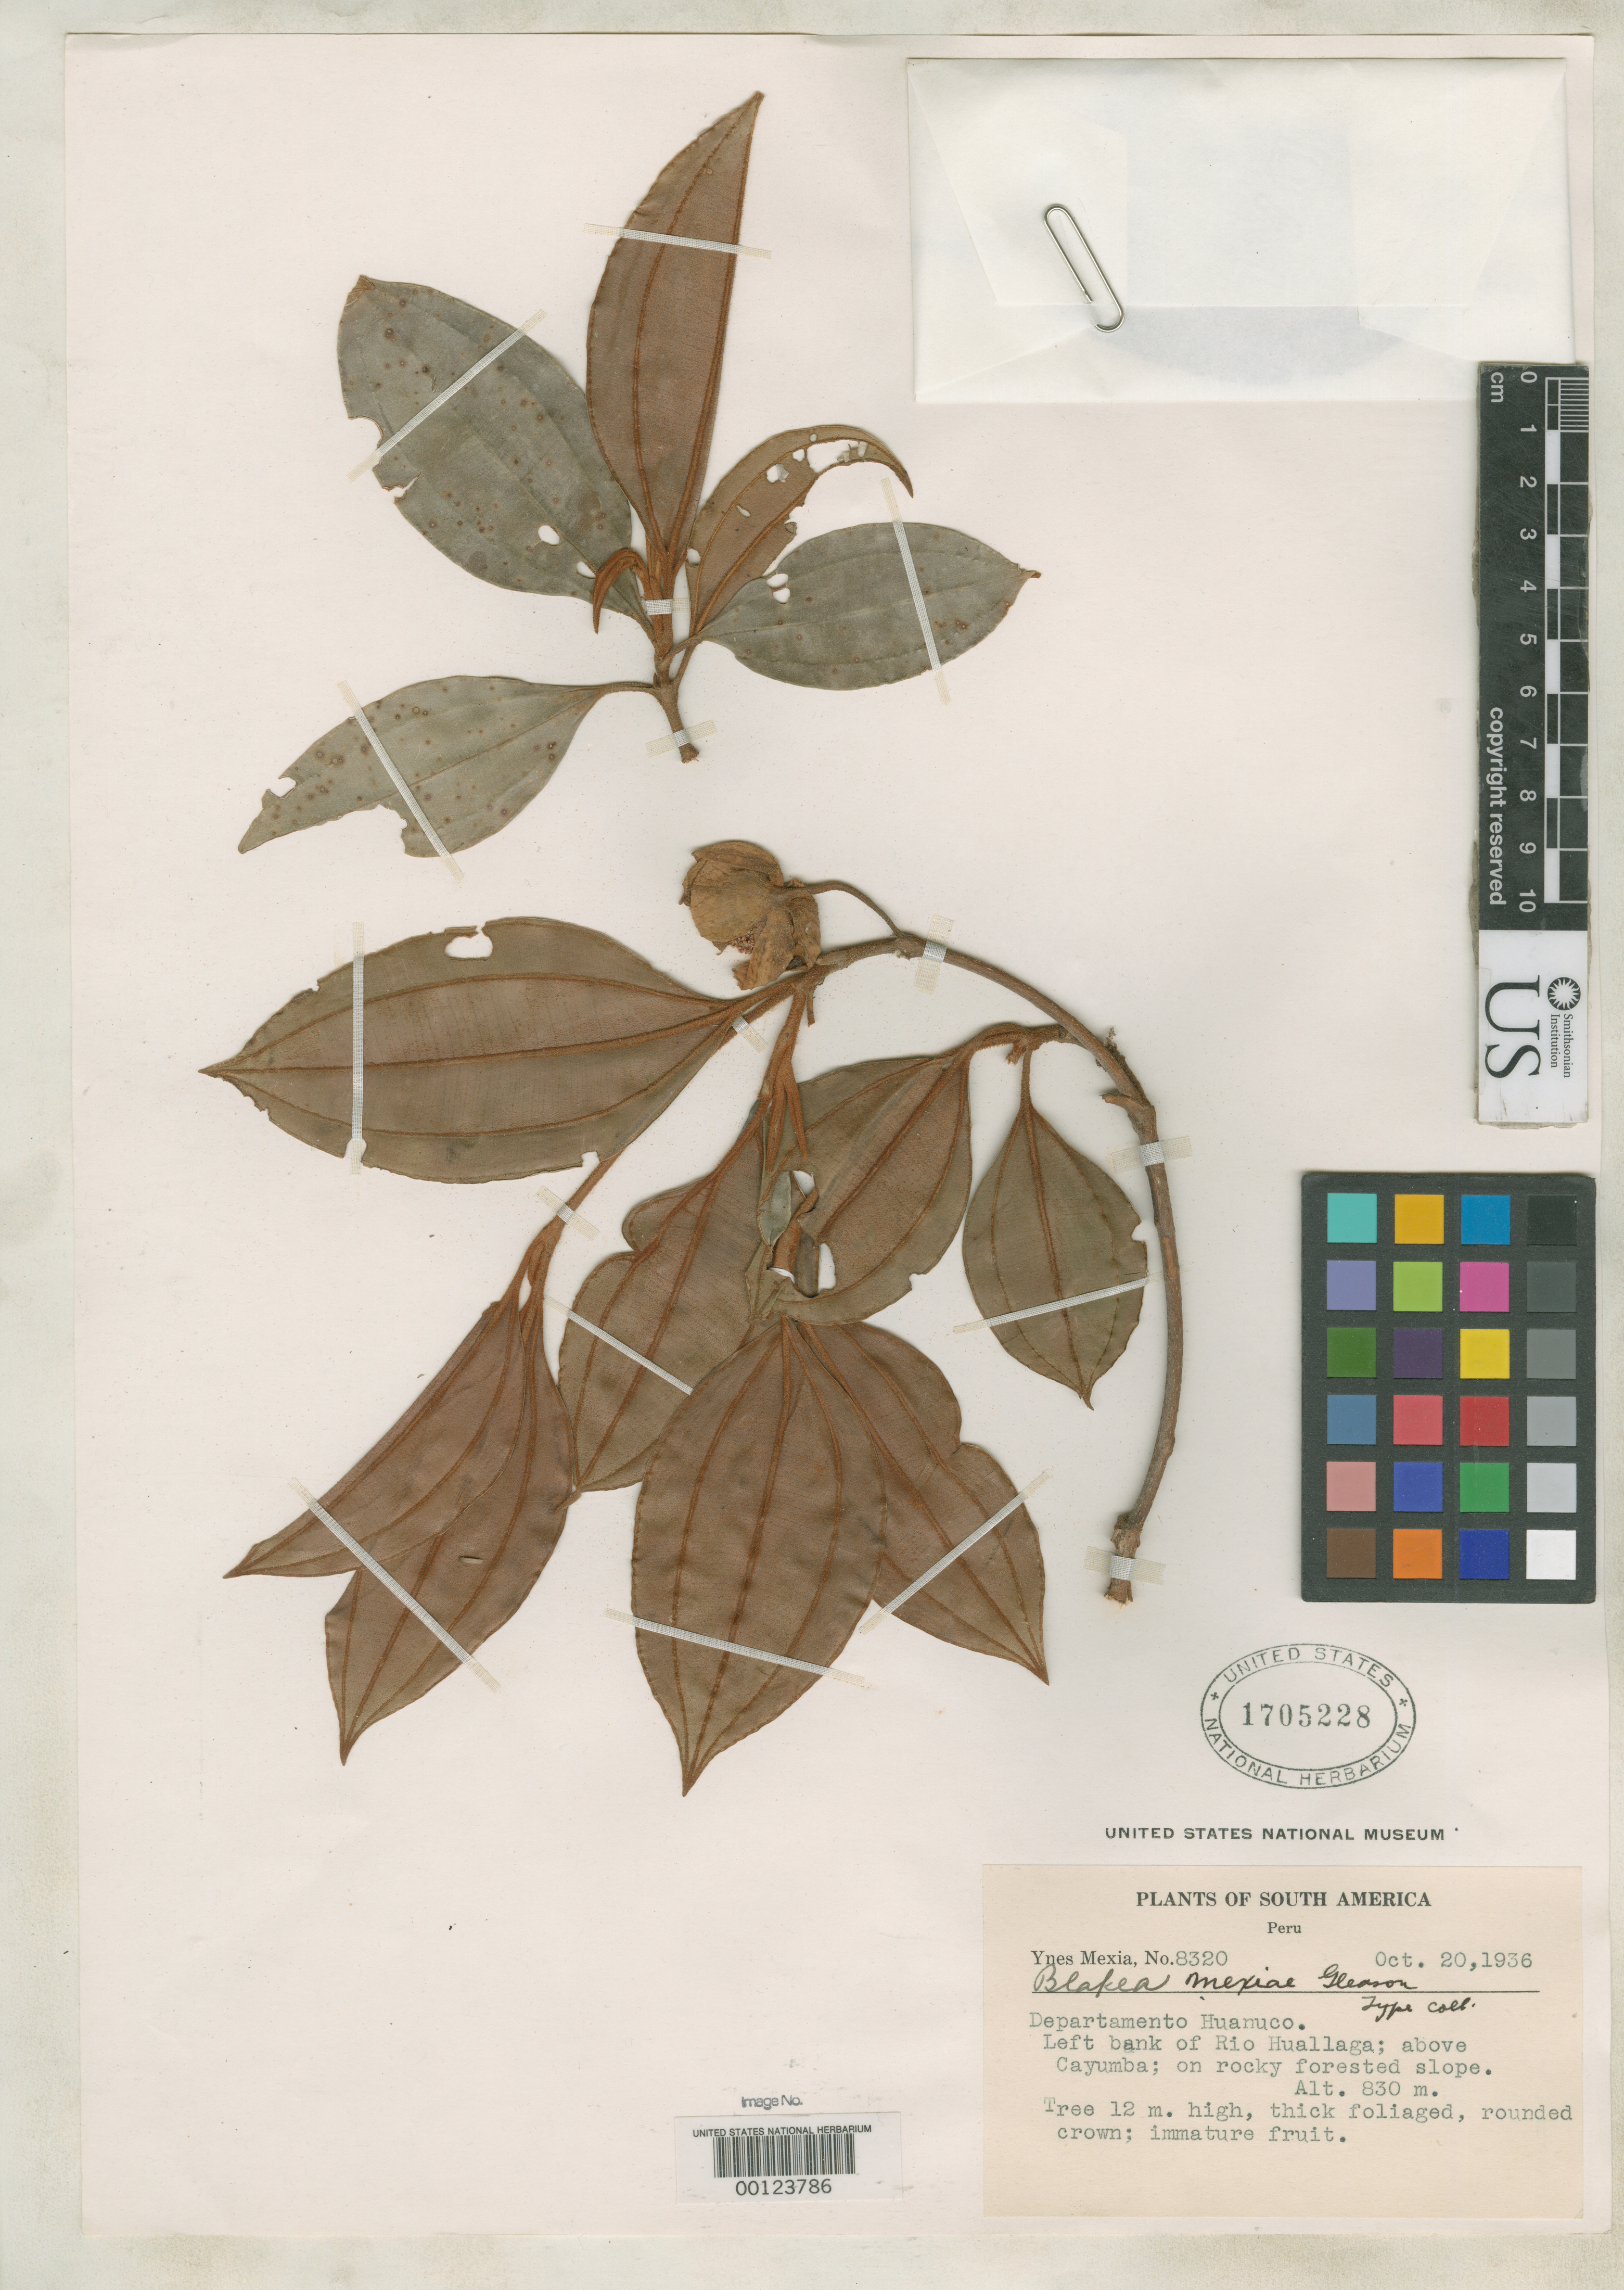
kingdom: Plantae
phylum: Tracheophyta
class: Magnoliopsida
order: Myrtales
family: Melastomataceae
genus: Blakea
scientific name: Blakea mexiae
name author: Gleason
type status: Isotype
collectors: Y. Mexia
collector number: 8320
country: Peru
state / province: Huánuco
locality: Río Huallaga above Cayumba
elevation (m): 830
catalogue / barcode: US 1705228